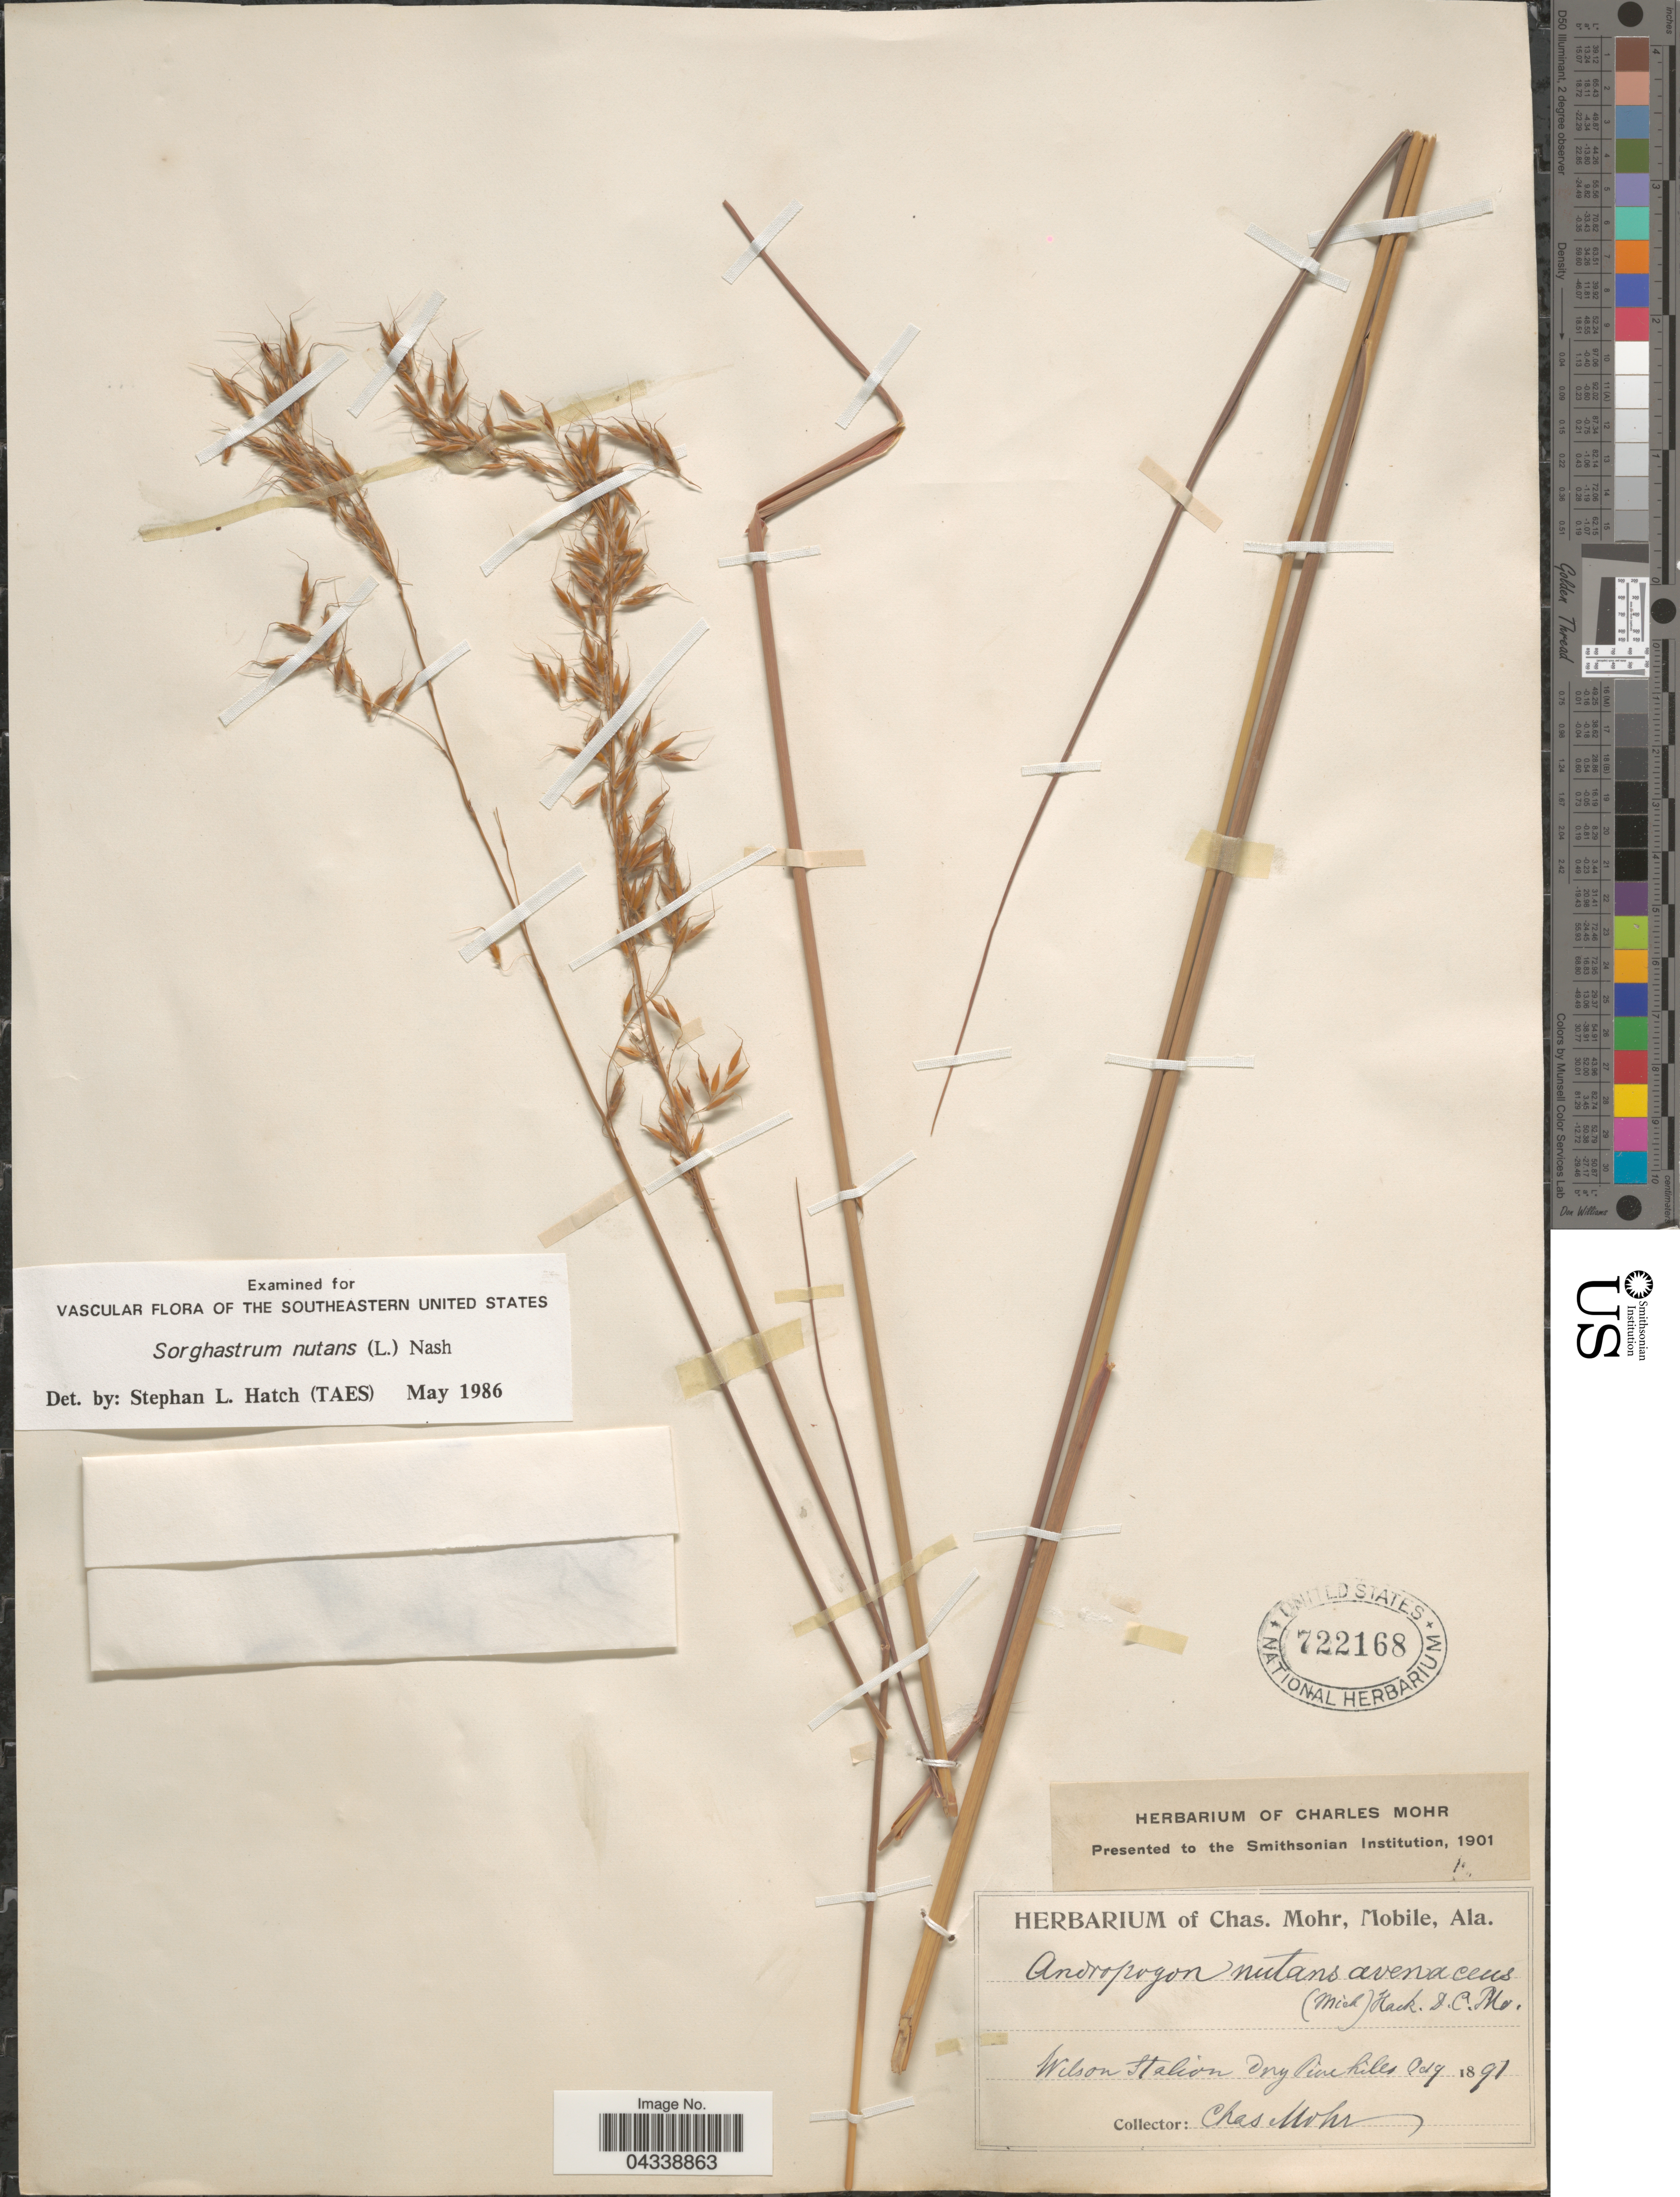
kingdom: Plantae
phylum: Tracheophyta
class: Liliopsida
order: Poales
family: Poaceae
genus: Sorghastrum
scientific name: Sorghastrum nutans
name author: (L.) Nash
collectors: Mohr, C. T. (herbarium)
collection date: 1891-10-09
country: United States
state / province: Alabama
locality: Wilson Station.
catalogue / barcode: US 722168